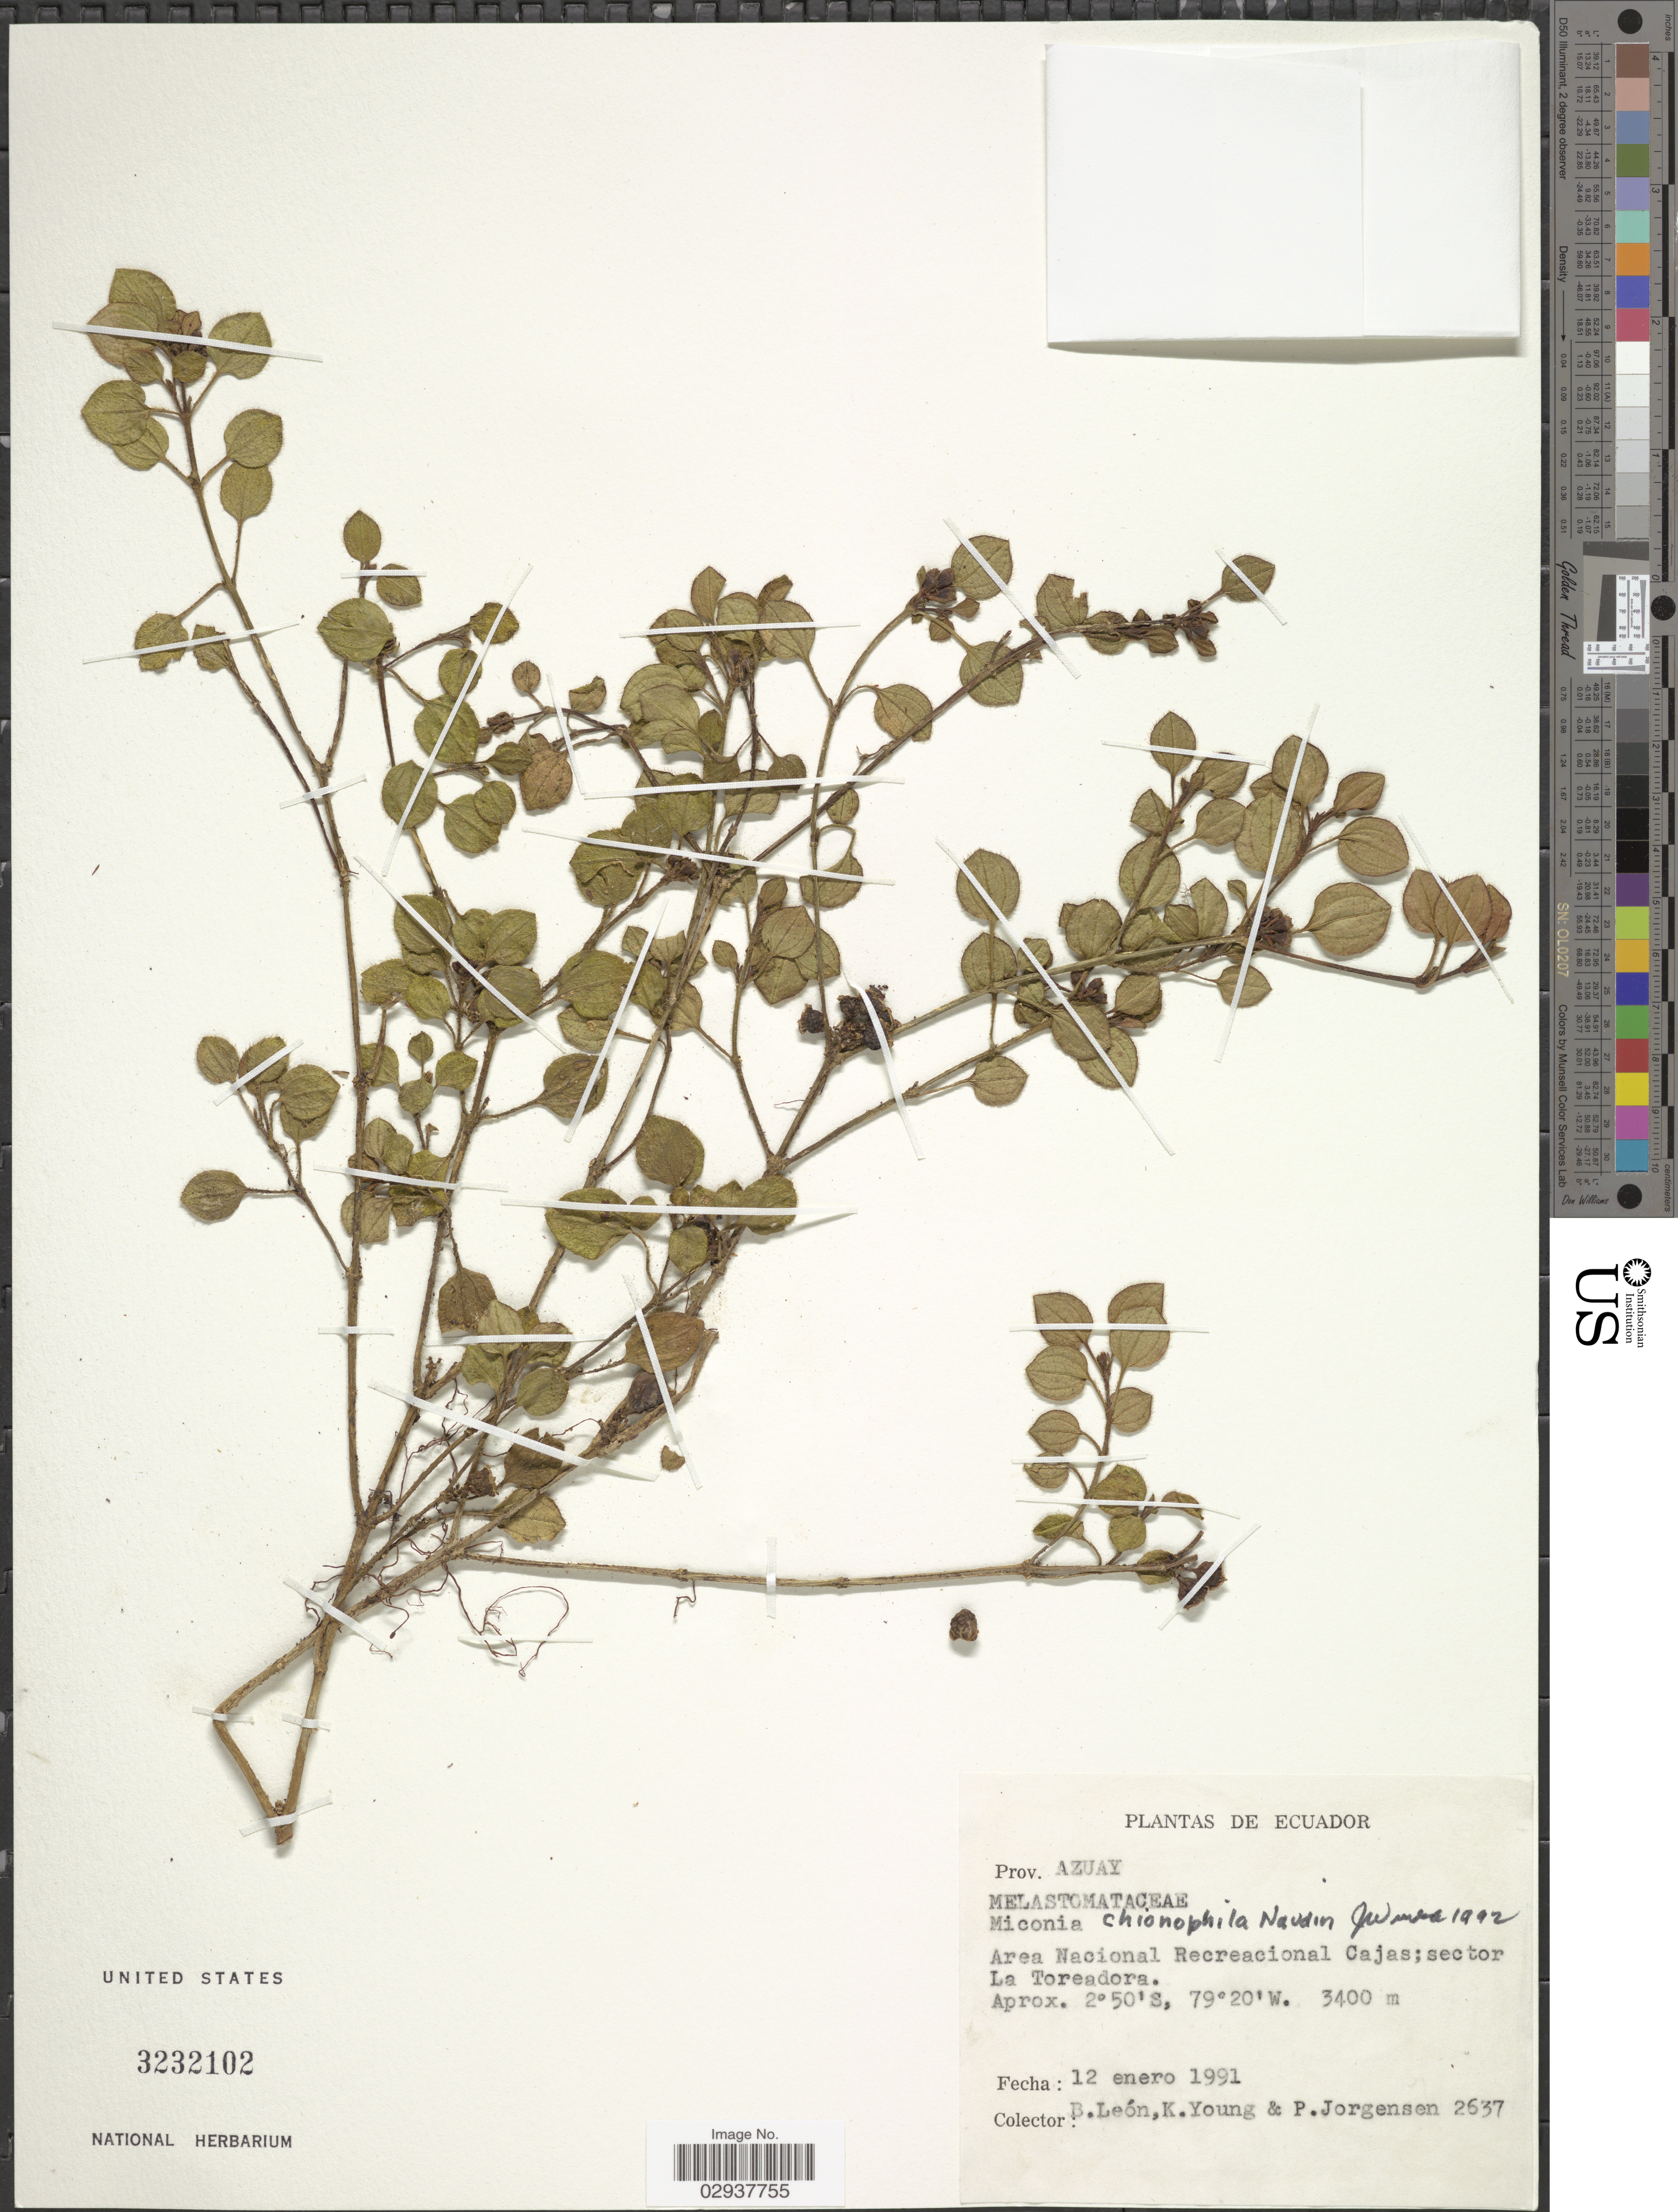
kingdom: Plantae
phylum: Tracheophyta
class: Magnoliopsida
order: Myrtales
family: Melastomataceae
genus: Miconia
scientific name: Miconia chionophila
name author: Naudin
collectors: B. León, K. Young & P. Jörgensen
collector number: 2637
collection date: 1991-01-12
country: Ecuador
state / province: Azuay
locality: Area Nacional Recreacional Cajas; sector La Toreadora.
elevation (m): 3400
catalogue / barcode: US 3232102